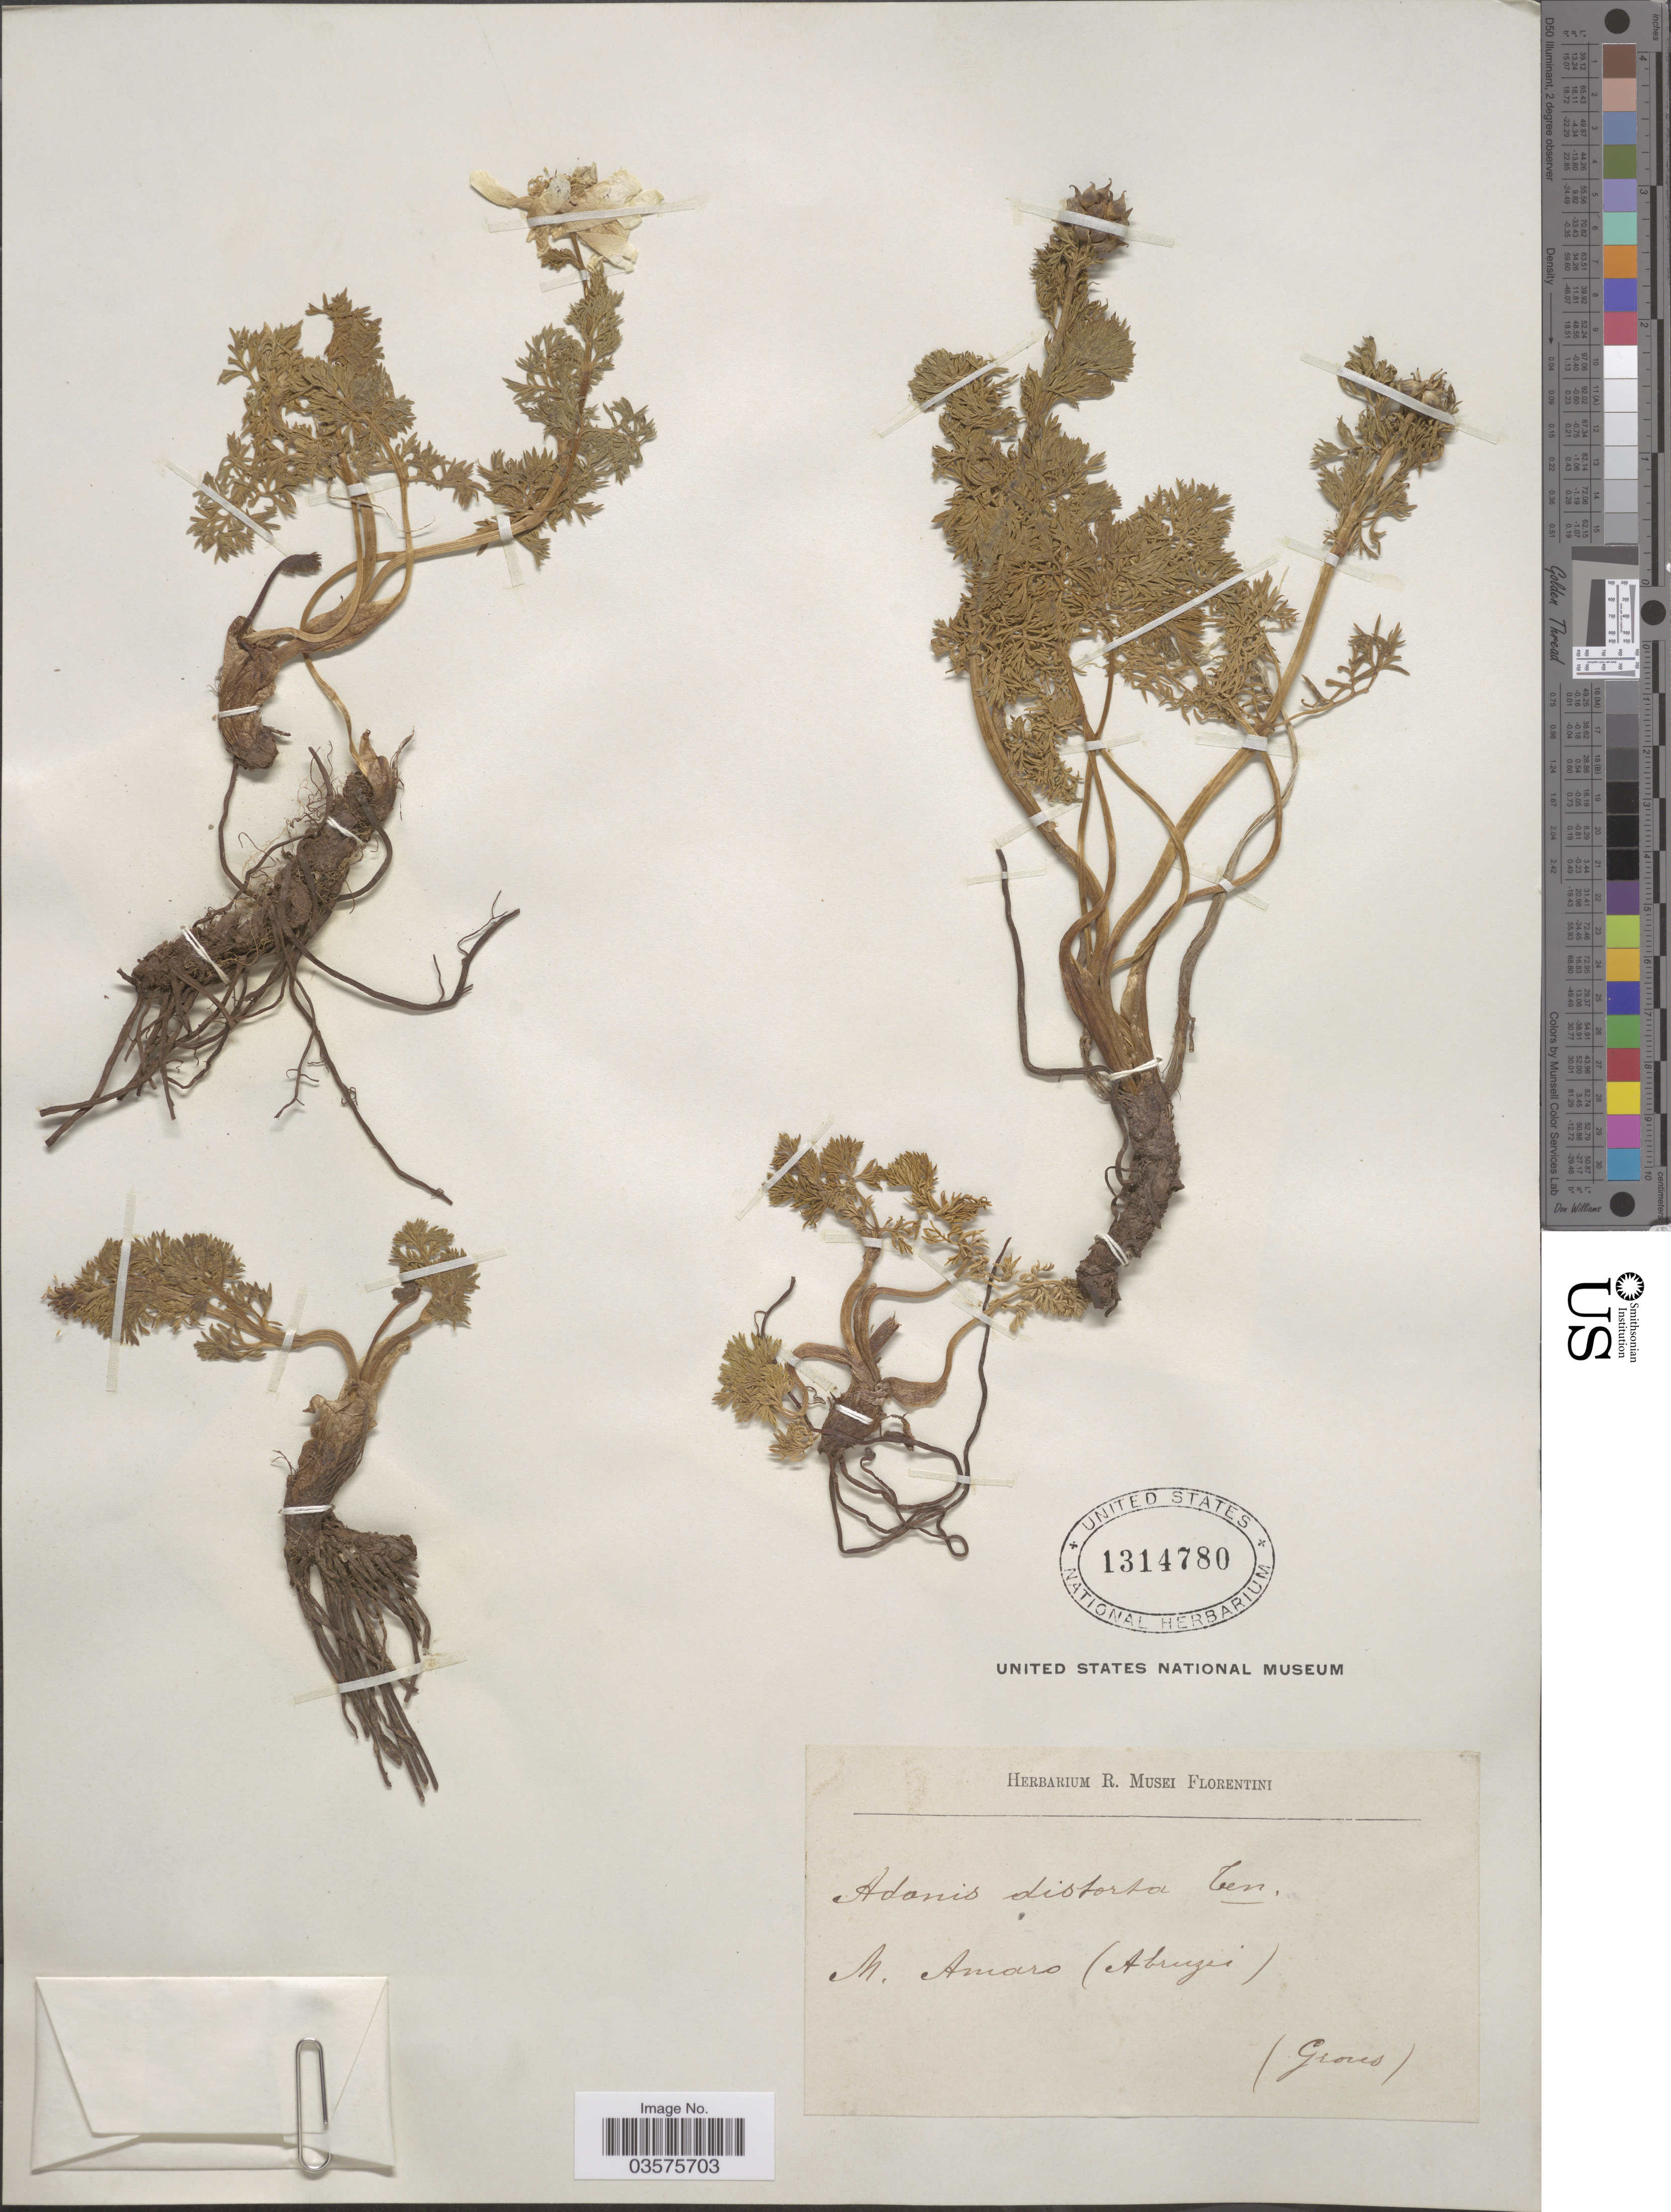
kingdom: Plantae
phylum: Tracheophyta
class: Magnoliopsida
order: Ranunculales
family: Ranunculaceae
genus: Adonis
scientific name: Adonis distorta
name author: Ten.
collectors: Ex herb. R. Musei Florentini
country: Italy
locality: M. Amaro (Abruzzi)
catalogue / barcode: US 1314780